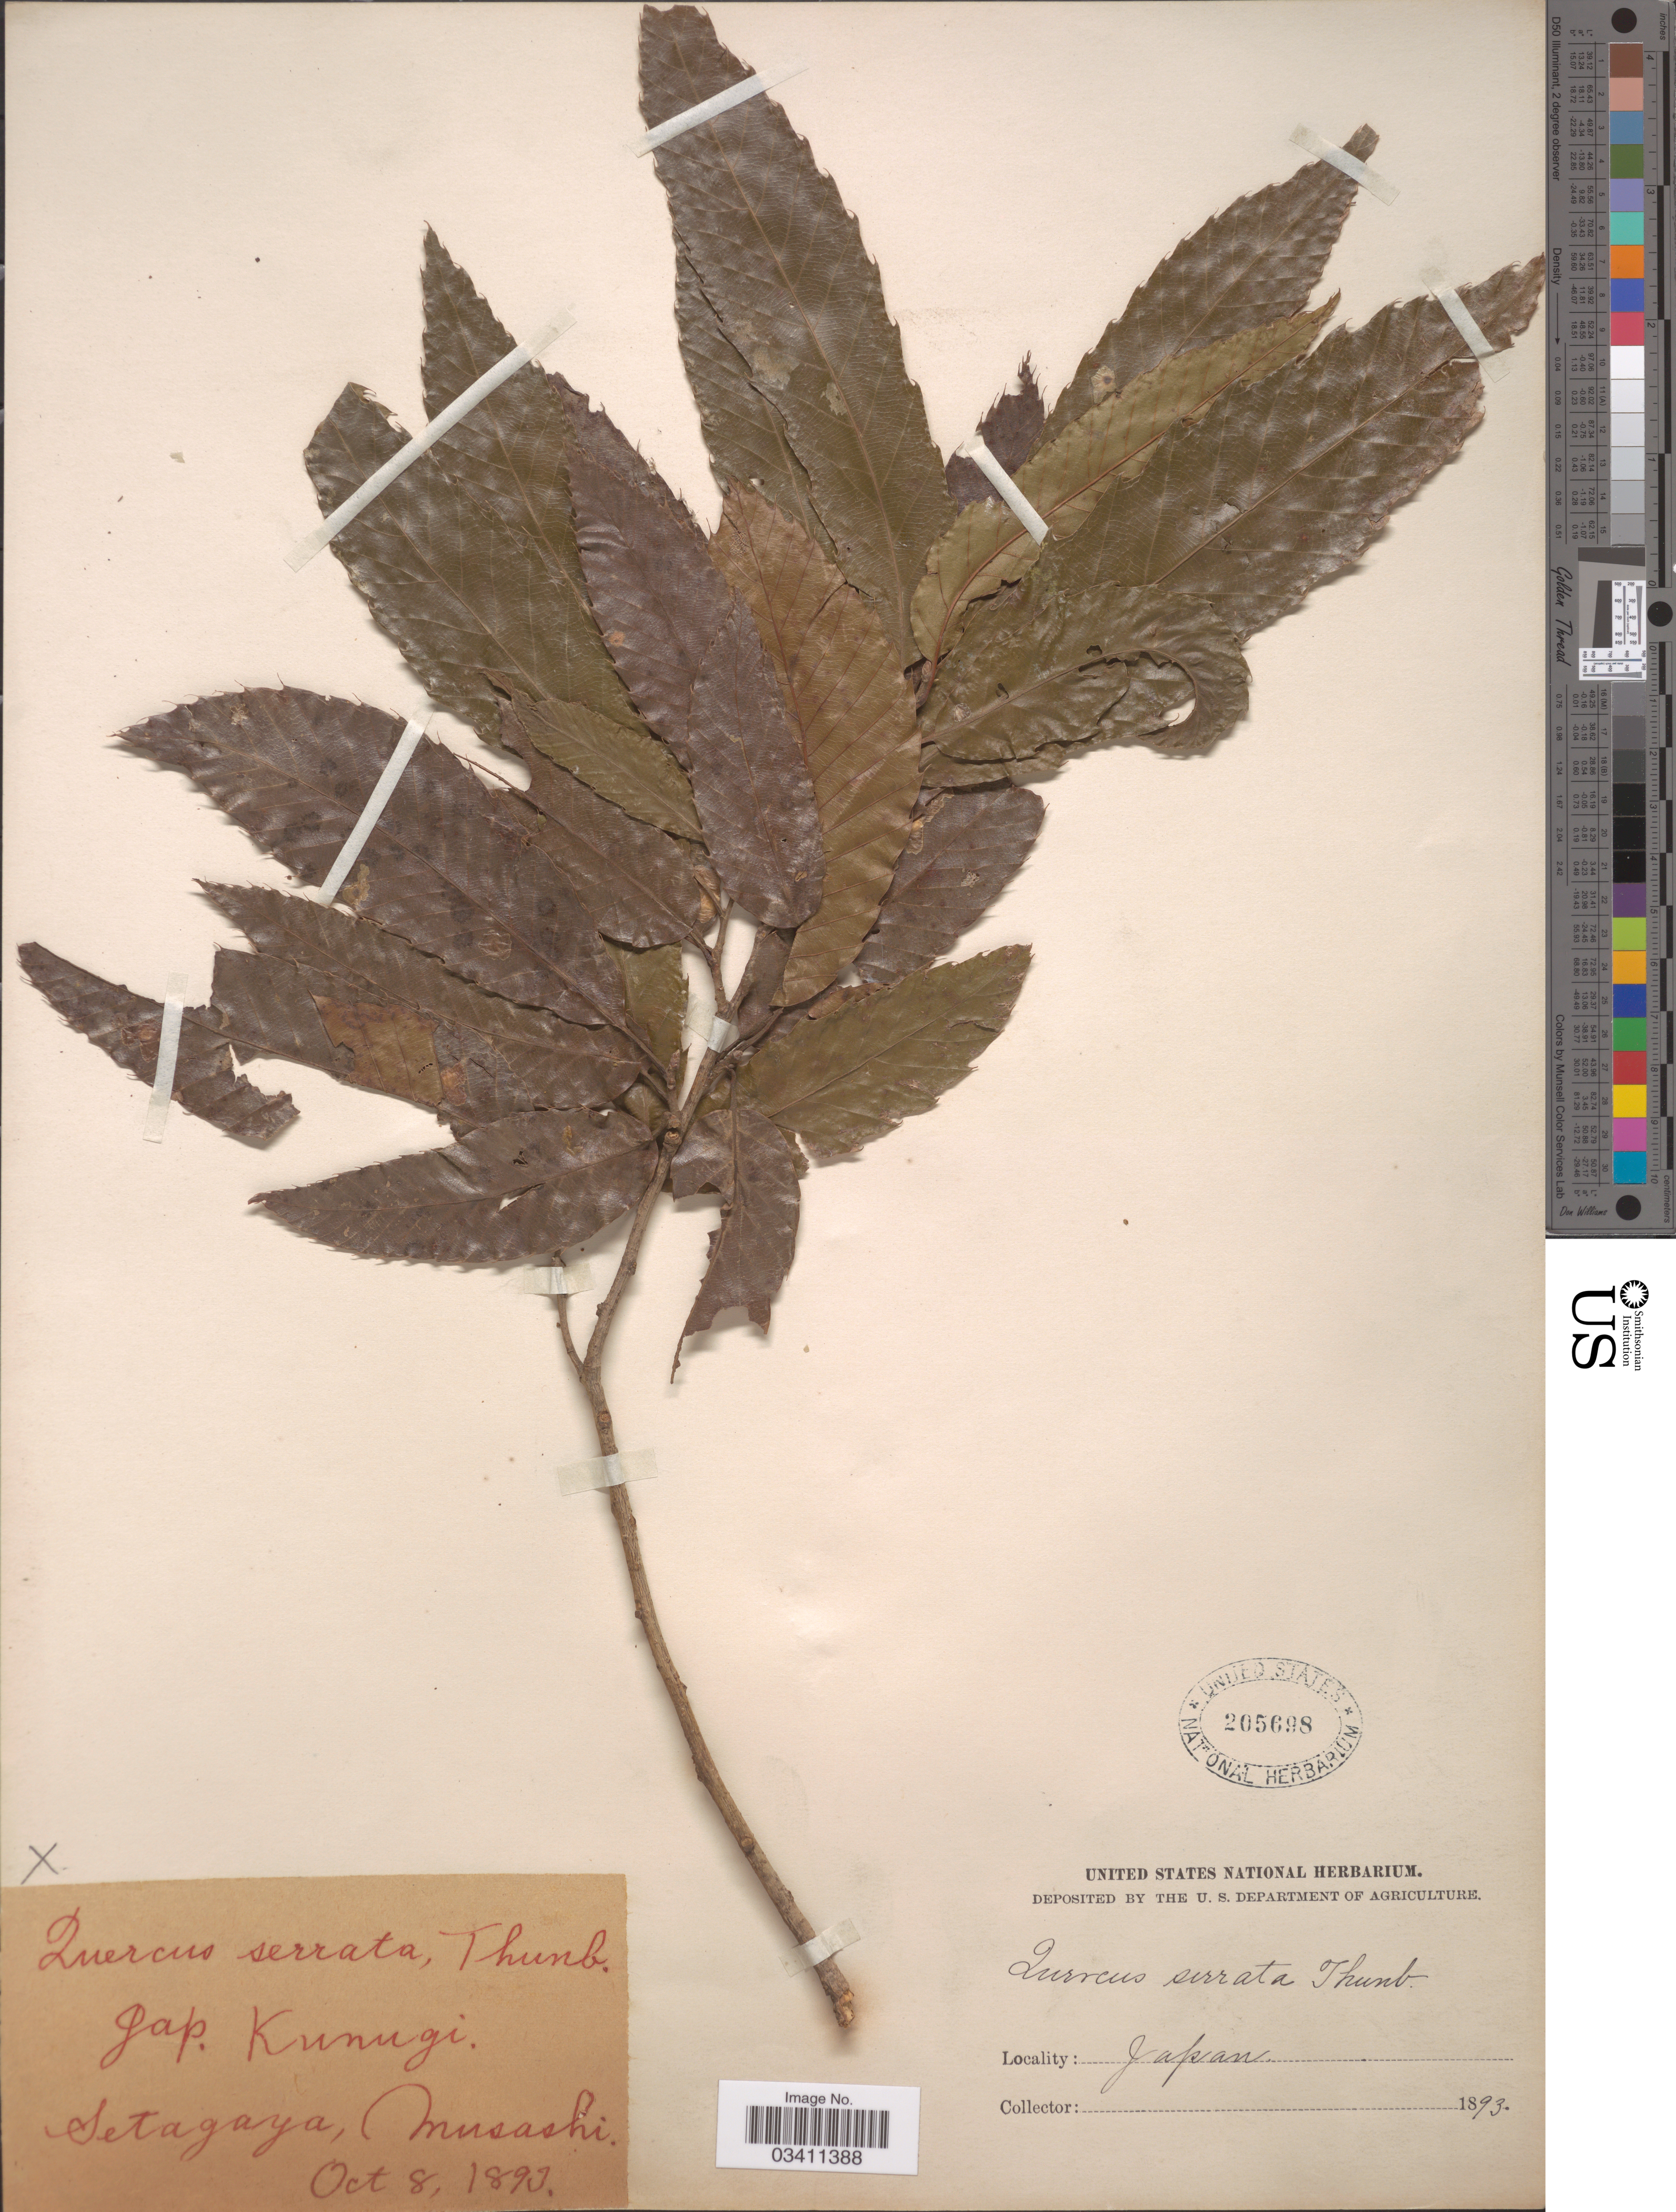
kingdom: Plantae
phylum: Tracheophyta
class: Magnoliopsida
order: Fagales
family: Fagaceae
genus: Quercus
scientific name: Quercus acutissima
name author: Carruth.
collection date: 1893-10-08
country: Japan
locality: Setagaya, Musashi.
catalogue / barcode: US 205698